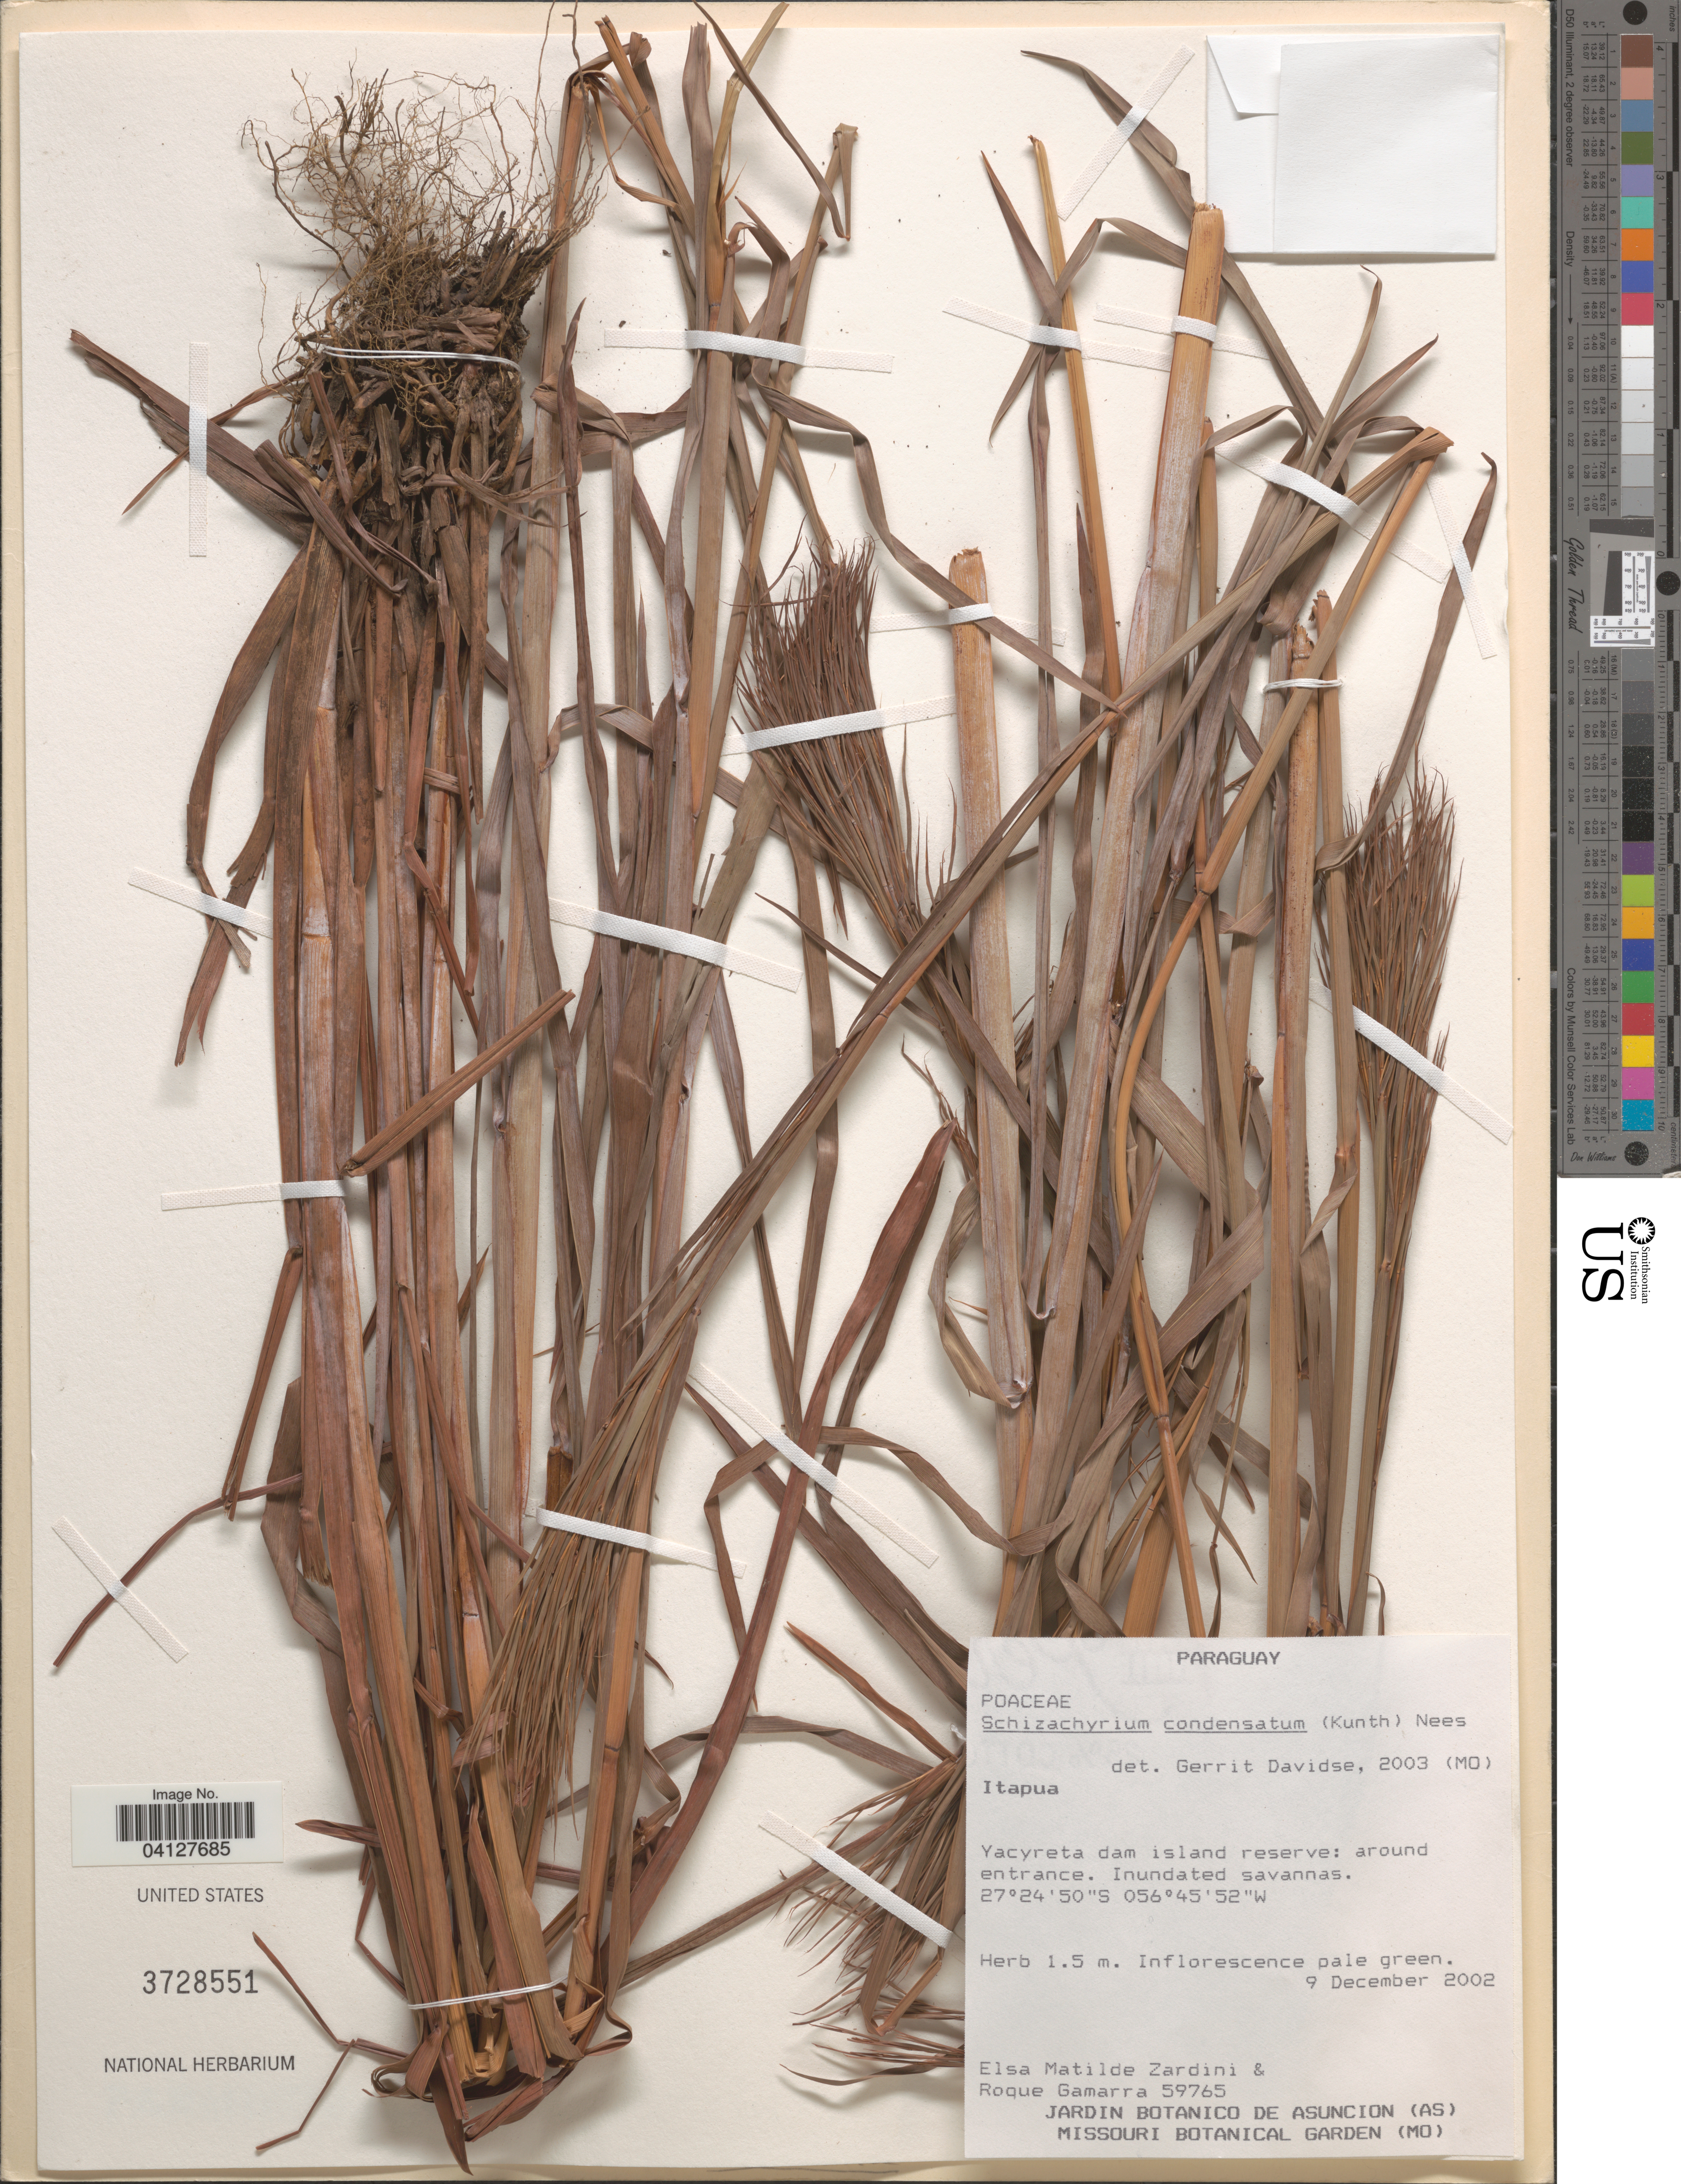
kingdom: Plantae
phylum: Tracheophyta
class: Liliopsida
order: Poales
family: Poaceae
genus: Schizachyrium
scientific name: Schizachyrium condensatum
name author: (Kunth) Nees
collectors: E. M. Zardini & R. Gamarra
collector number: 59765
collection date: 2002-12-09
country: Paraguay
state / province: Itapua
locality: Yacyreta dam island reserve: around entrance.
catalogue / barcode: US 3728551